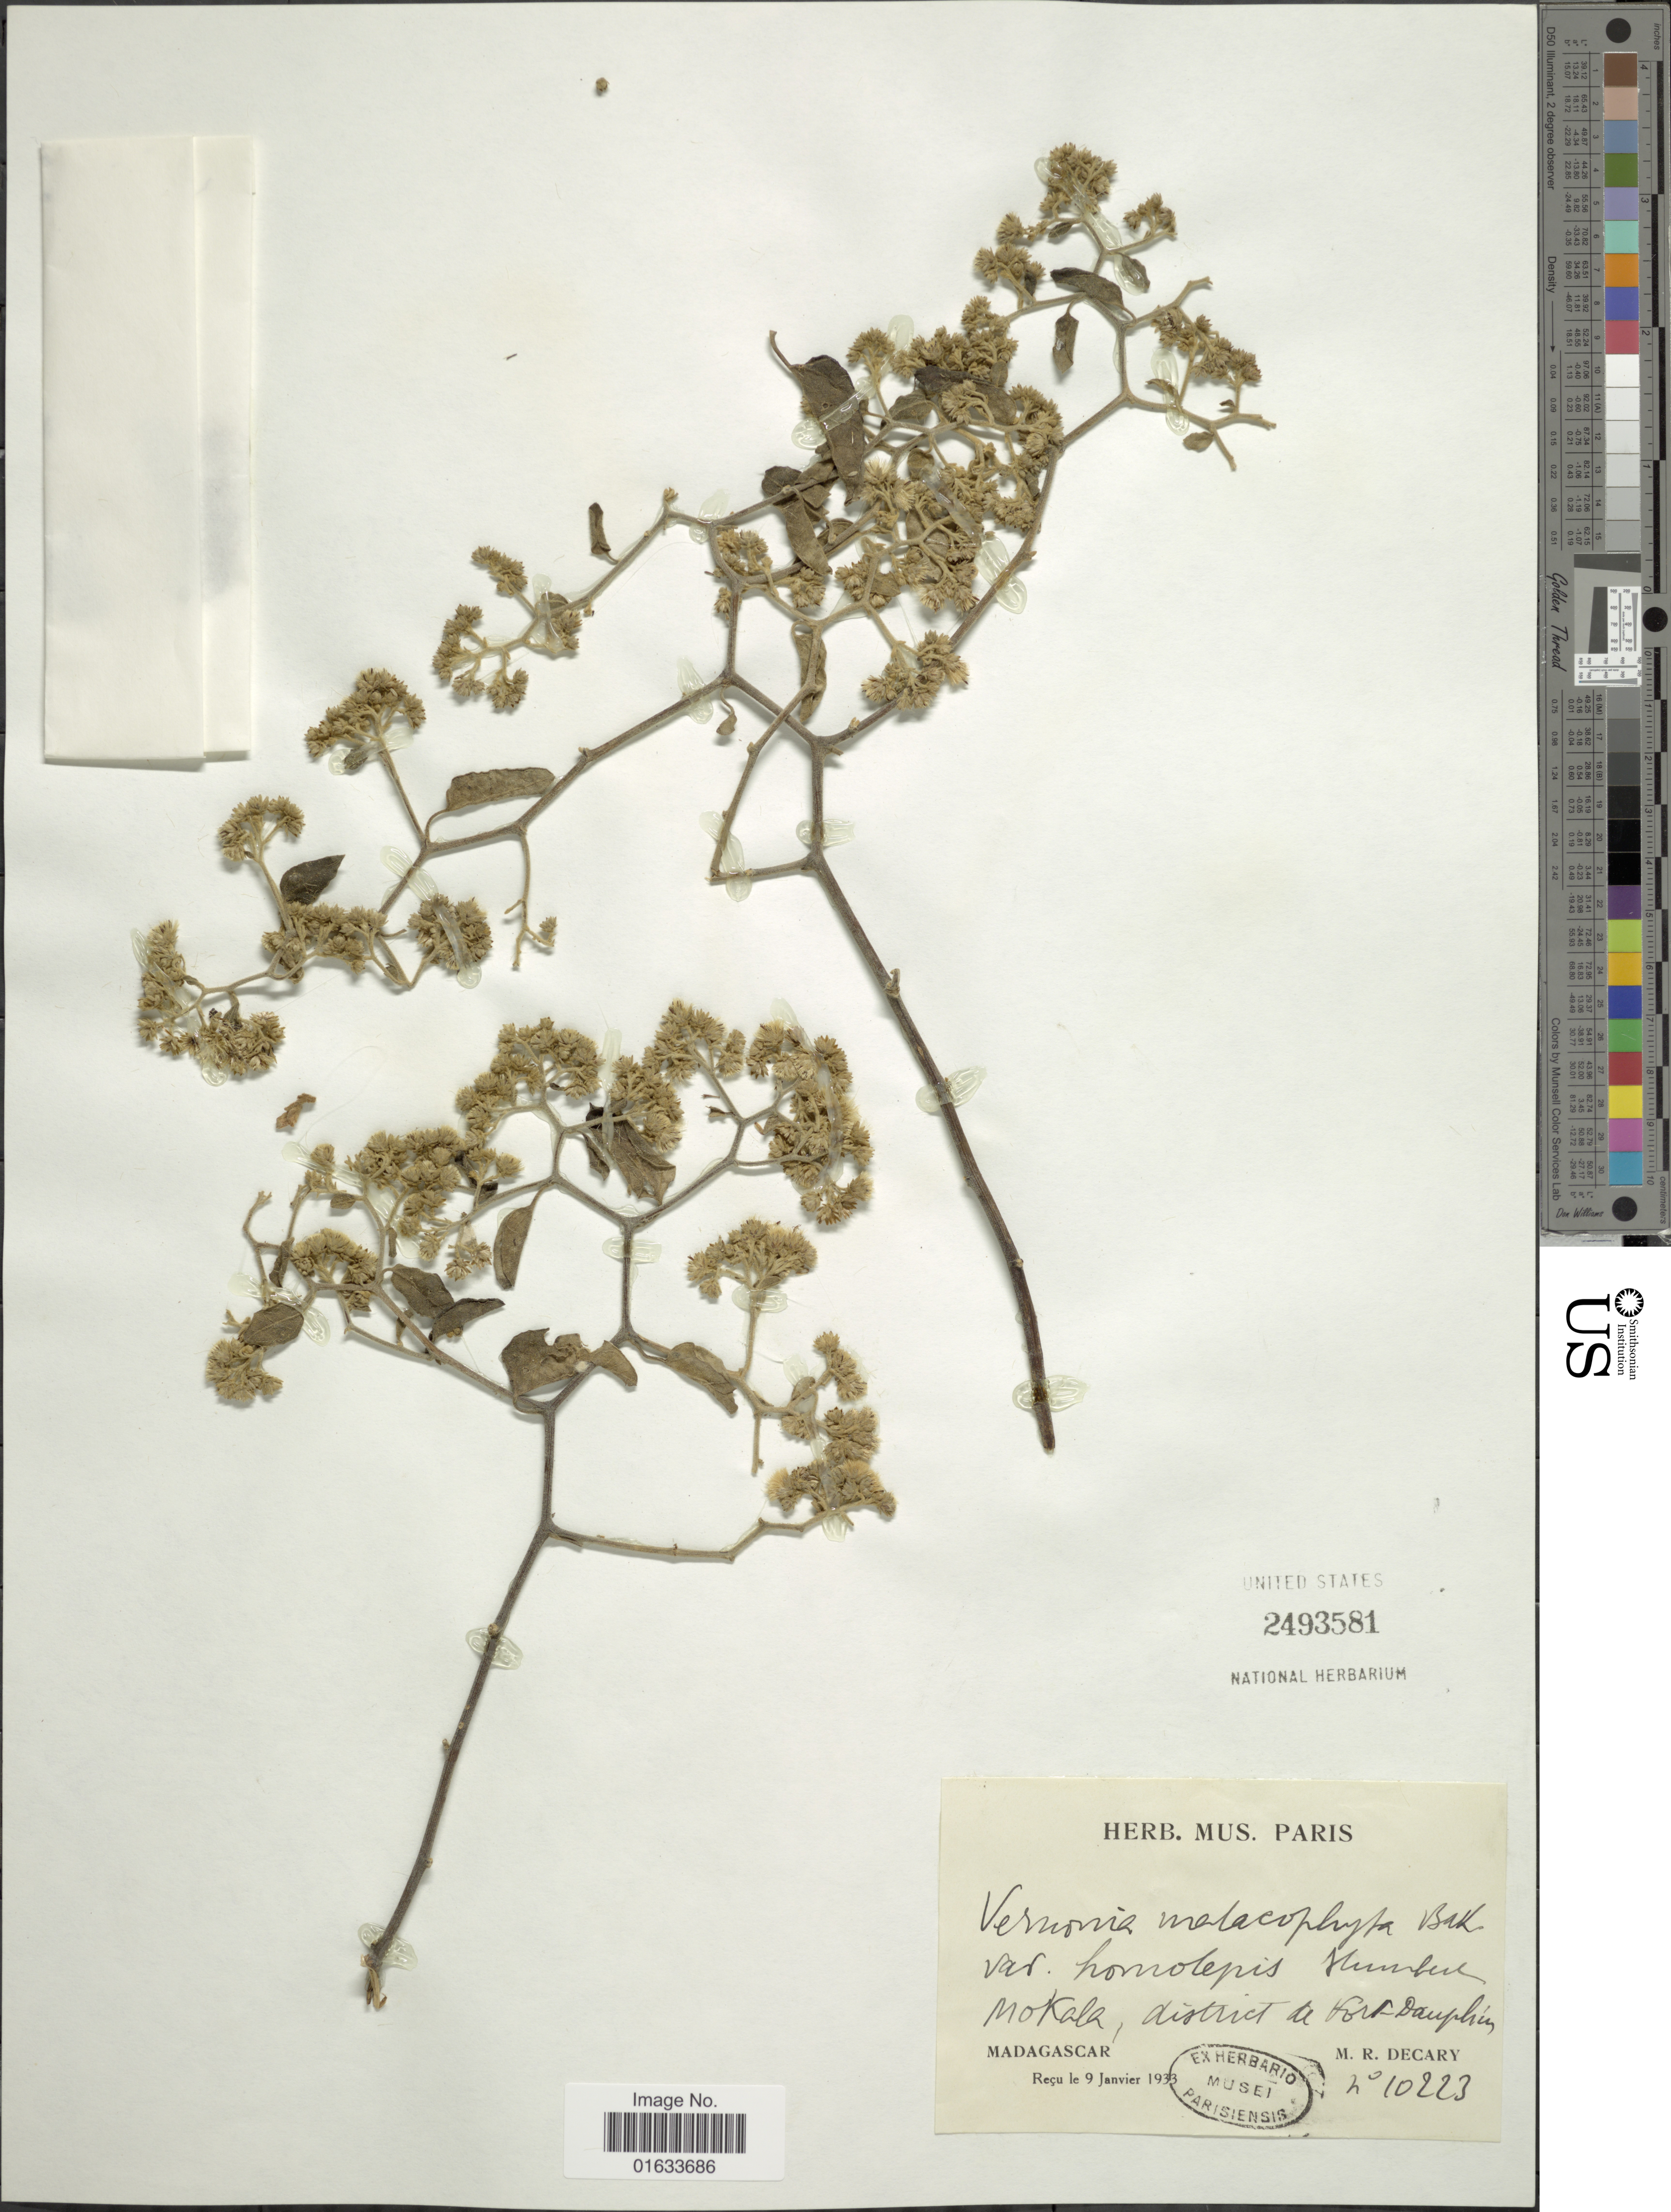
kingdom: Plantae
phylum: Tracheophyta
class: Magnoliopsida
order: Asterales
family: Asteraceae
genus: Distephanus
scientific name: Distephanus malacophytus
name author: (Baker) H. Rob. & B. Kahn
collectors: R. Decary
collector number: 10223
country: Madagascar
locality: Mokala, district de Nord-Dauphin.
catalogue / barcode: US 2493581